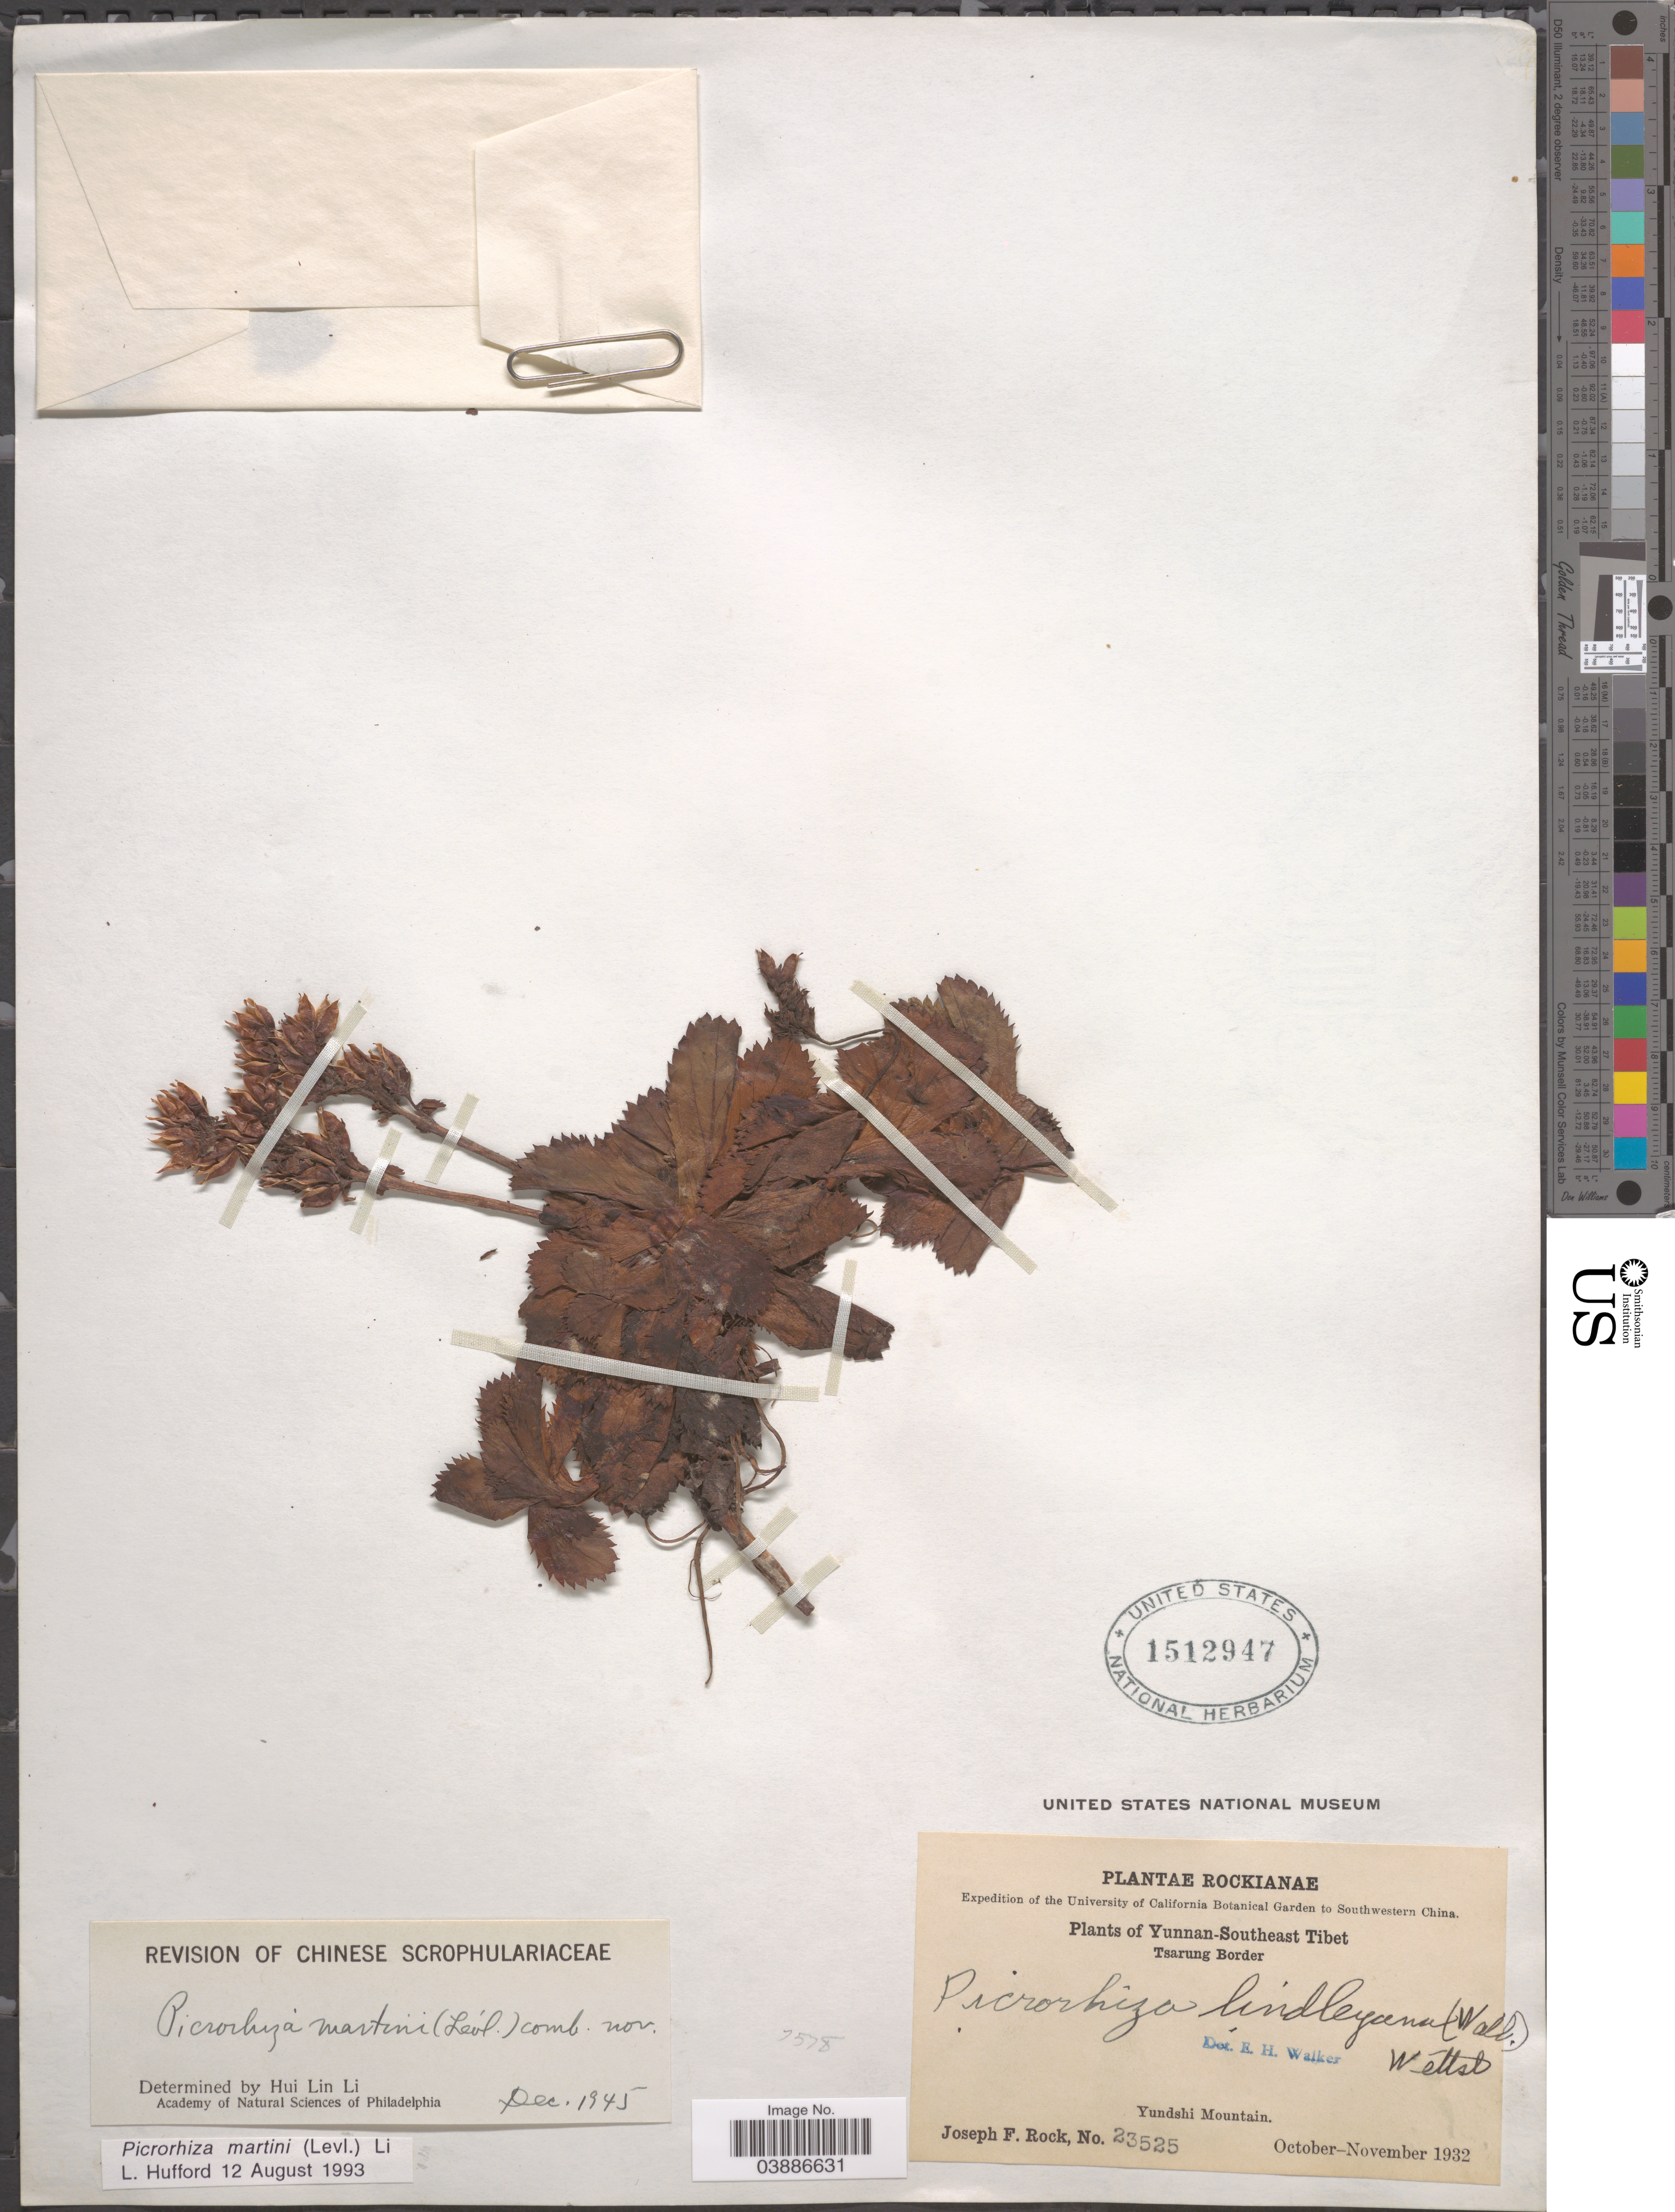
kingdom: Plantae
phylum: Tracheophyta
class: Magnoliopsida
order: Lamiales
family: Plantaginaceae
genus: Picrorhiza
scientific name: Picrorhiza martini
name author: (Levl.) H.L. Li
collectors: J. F. Rock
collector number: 23525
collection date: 1932-10/1932-11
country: China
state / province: Yunnan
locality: Southwestern China. Yunnan-Southeast Tibet. Tsarung Border. Yundshi Mountain.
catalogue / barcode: US 1512947